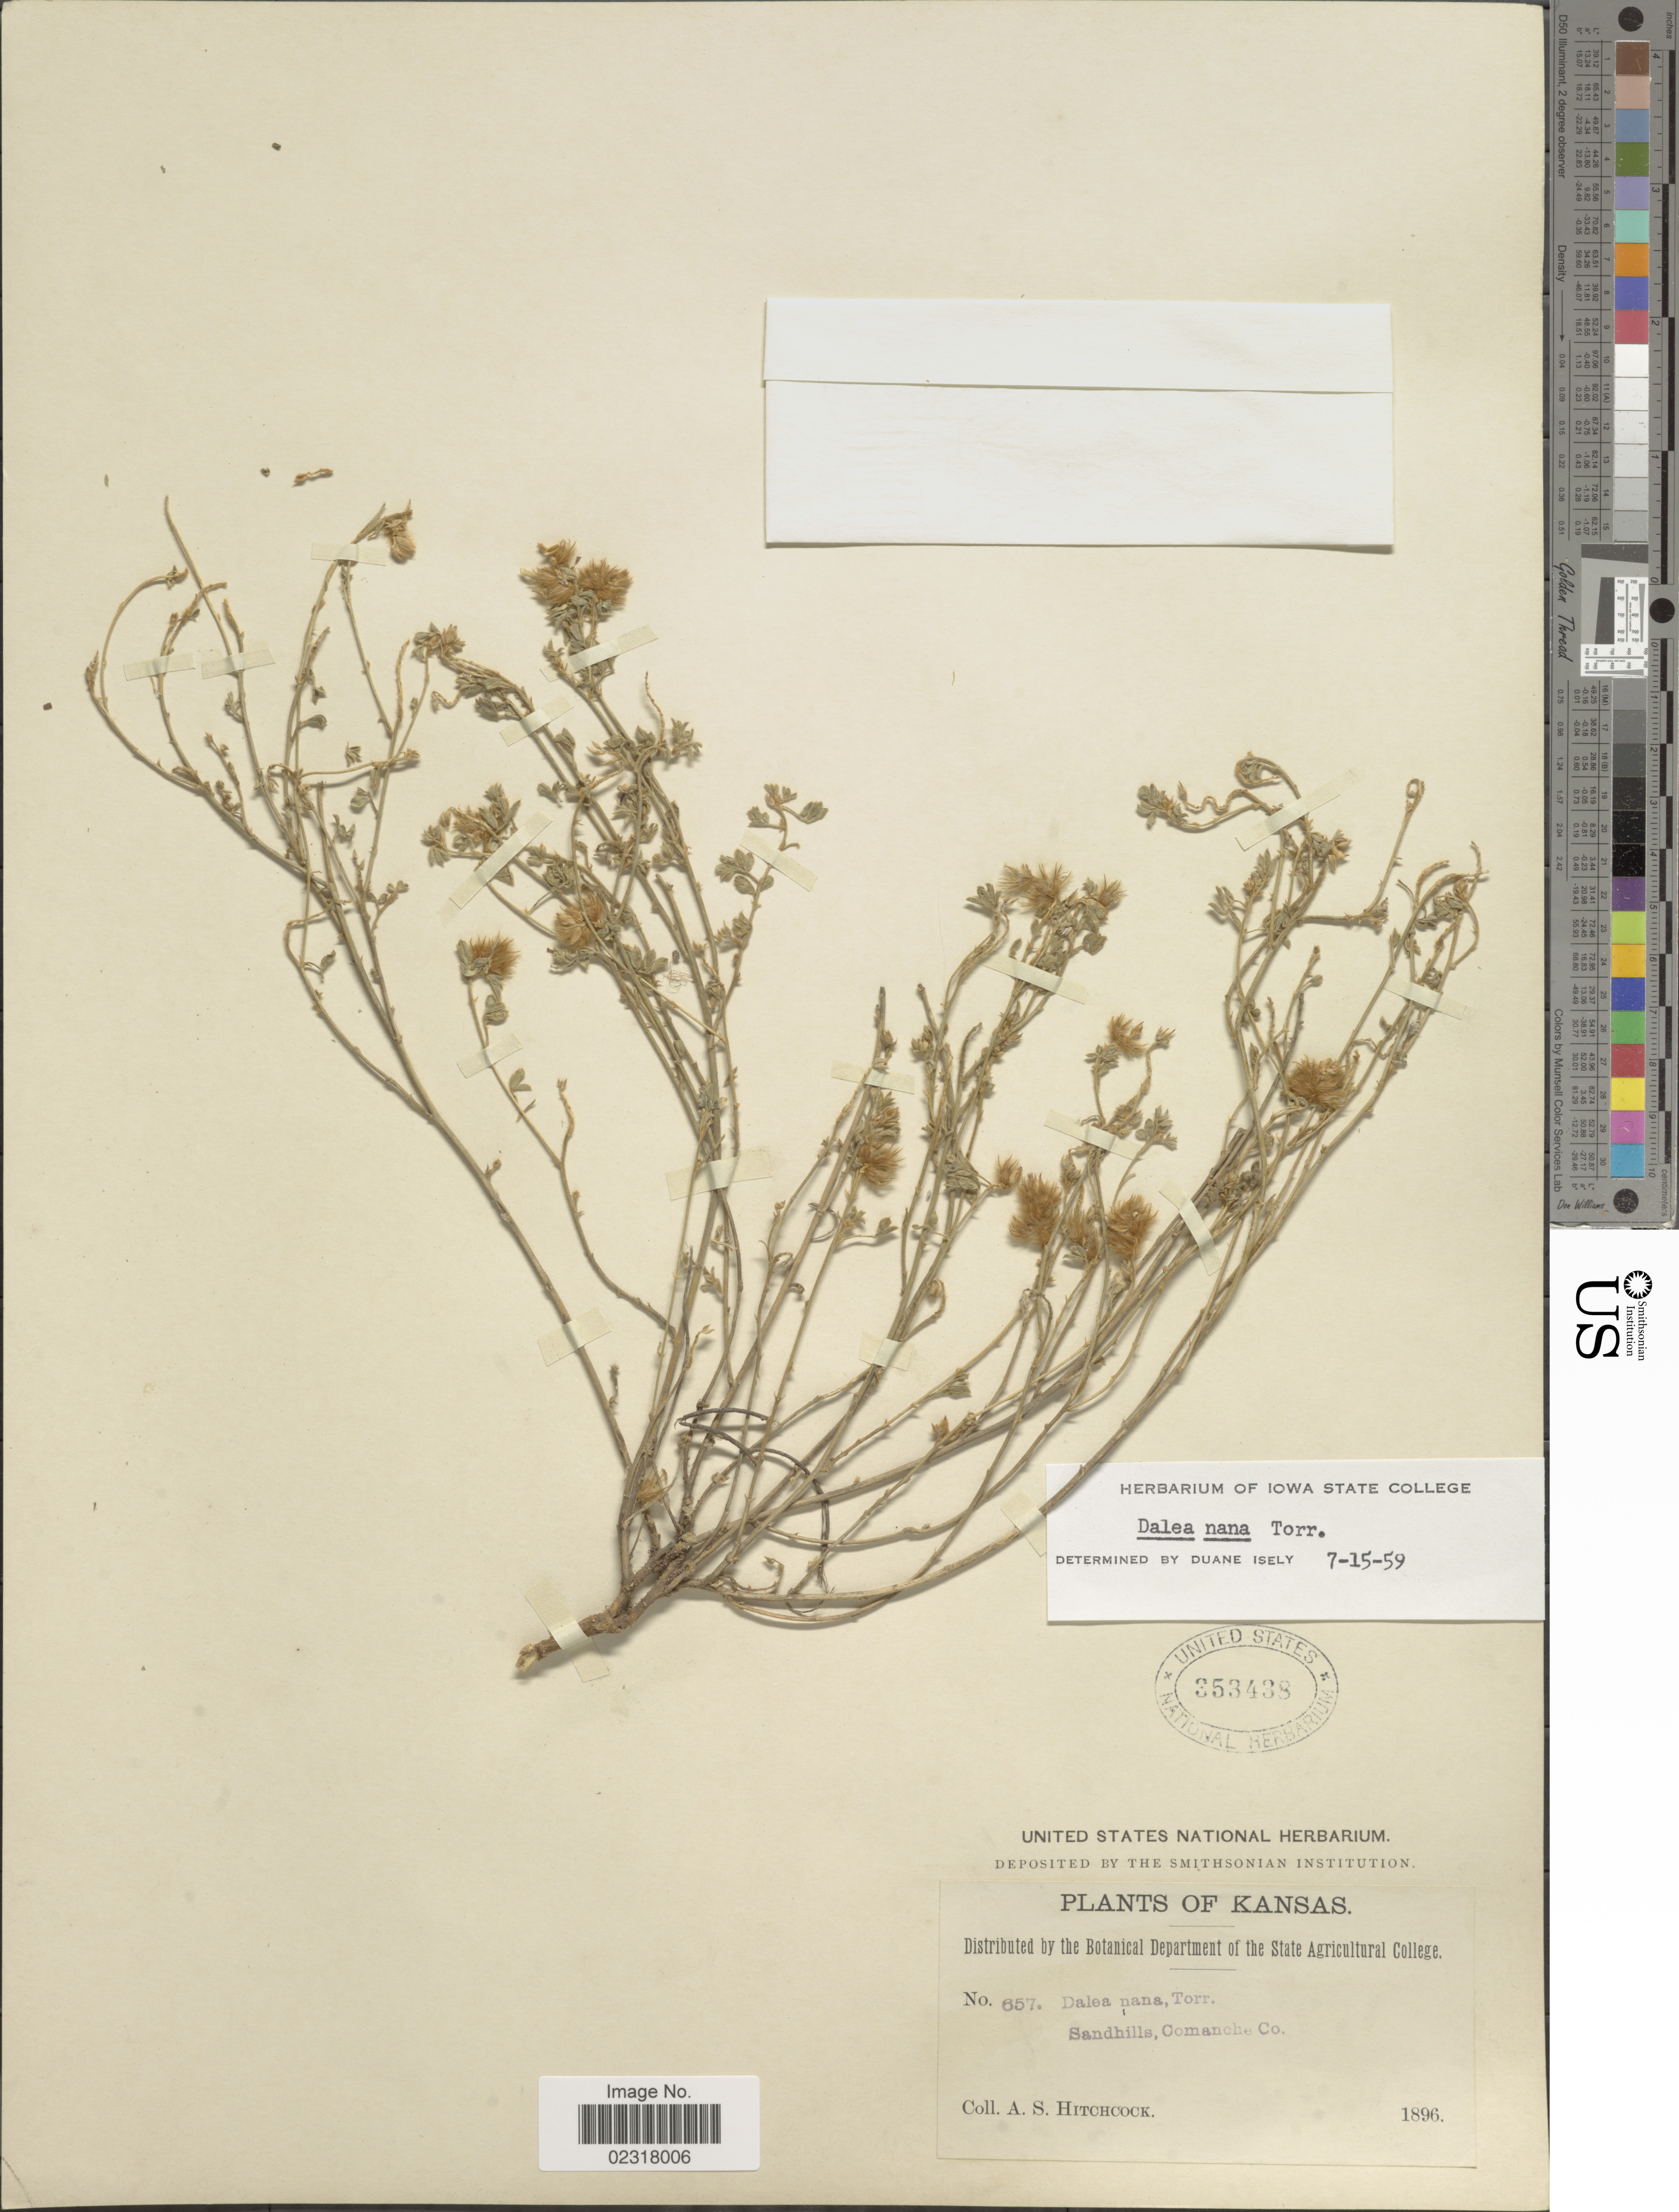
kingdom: Plantae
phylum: Tracheophyta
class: Magnoliopsida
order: Fabales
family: Fabaceae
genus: Dalea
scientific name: Dalea nana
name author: Torr. & A. Gray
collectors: A. S. Hitchcock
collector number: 657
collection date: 1896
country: United States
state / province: Kansas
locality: Sandhills, Comanche Co.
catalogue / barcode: US 353438